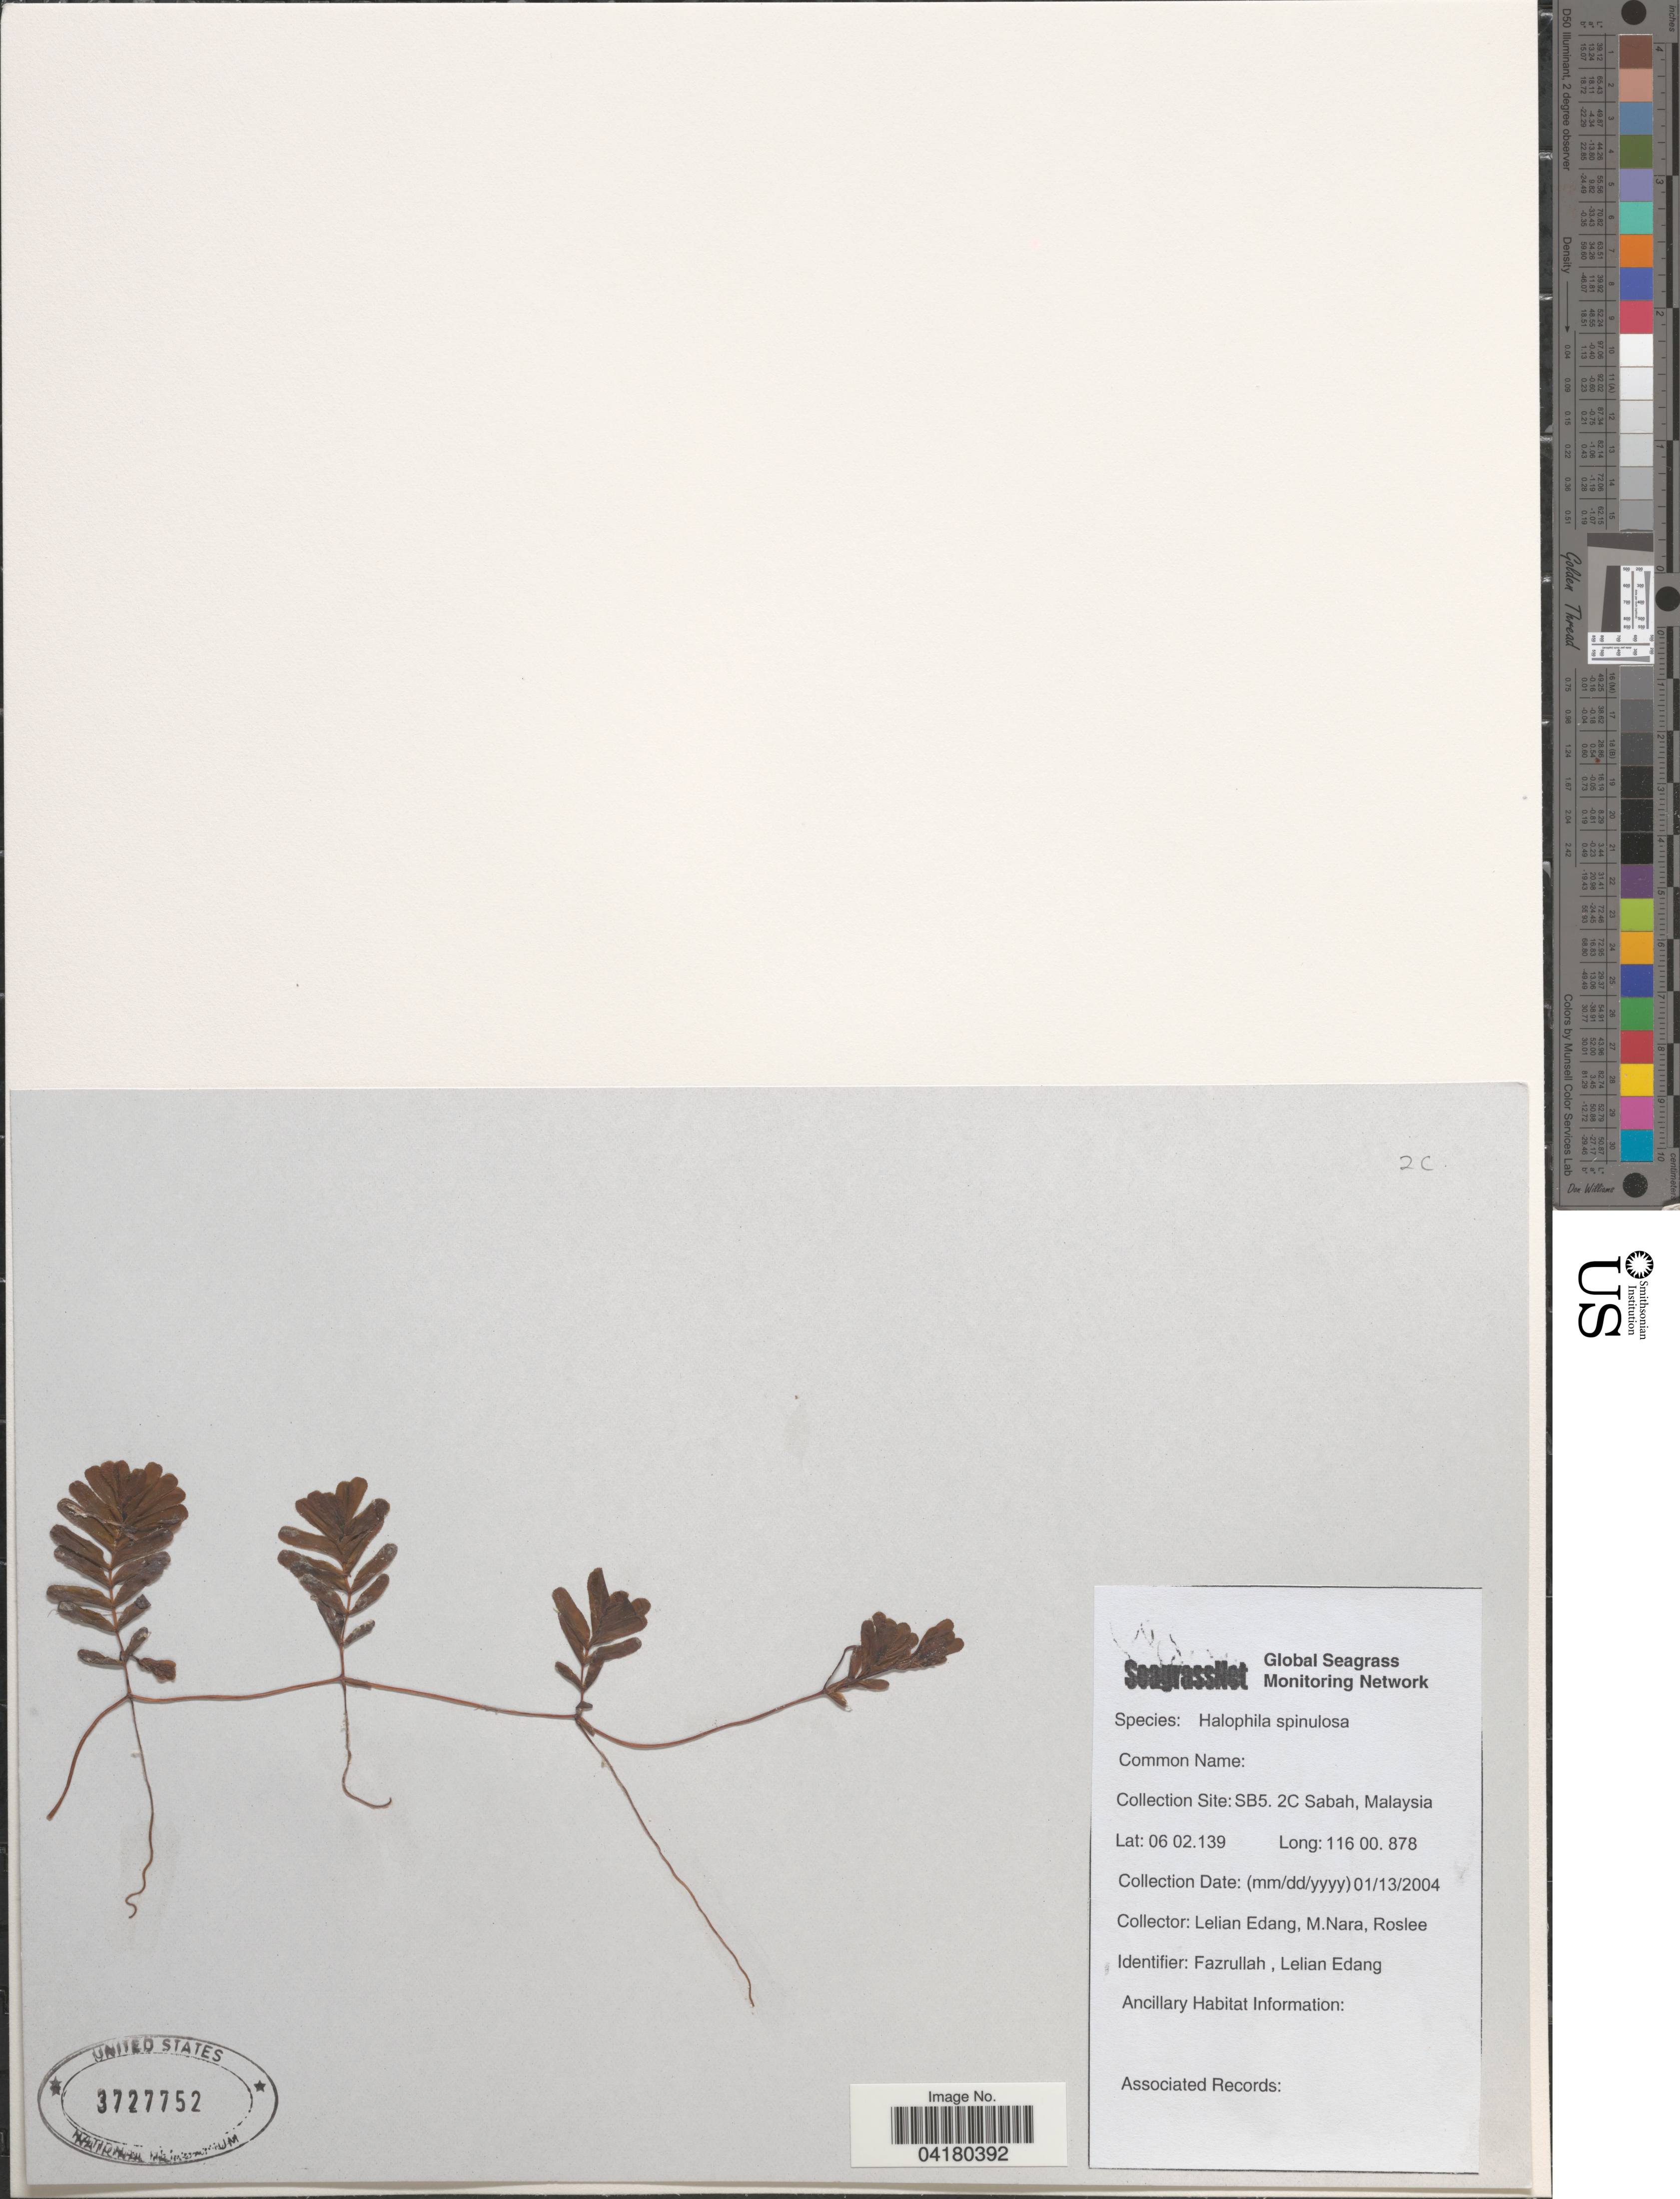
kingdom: Plantae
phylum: Tracheophyta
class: Liliopsida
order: Alismatales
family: Hydrocharitaceae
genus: Halophila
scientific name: Halophila spinulosa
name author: (R. Br.) Asch.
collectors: L. Edang, M. Nara & Roslee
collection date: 2004-01-13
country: Malaysia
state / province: Sabah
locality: SB5 .2C.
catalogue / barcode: US 3727752